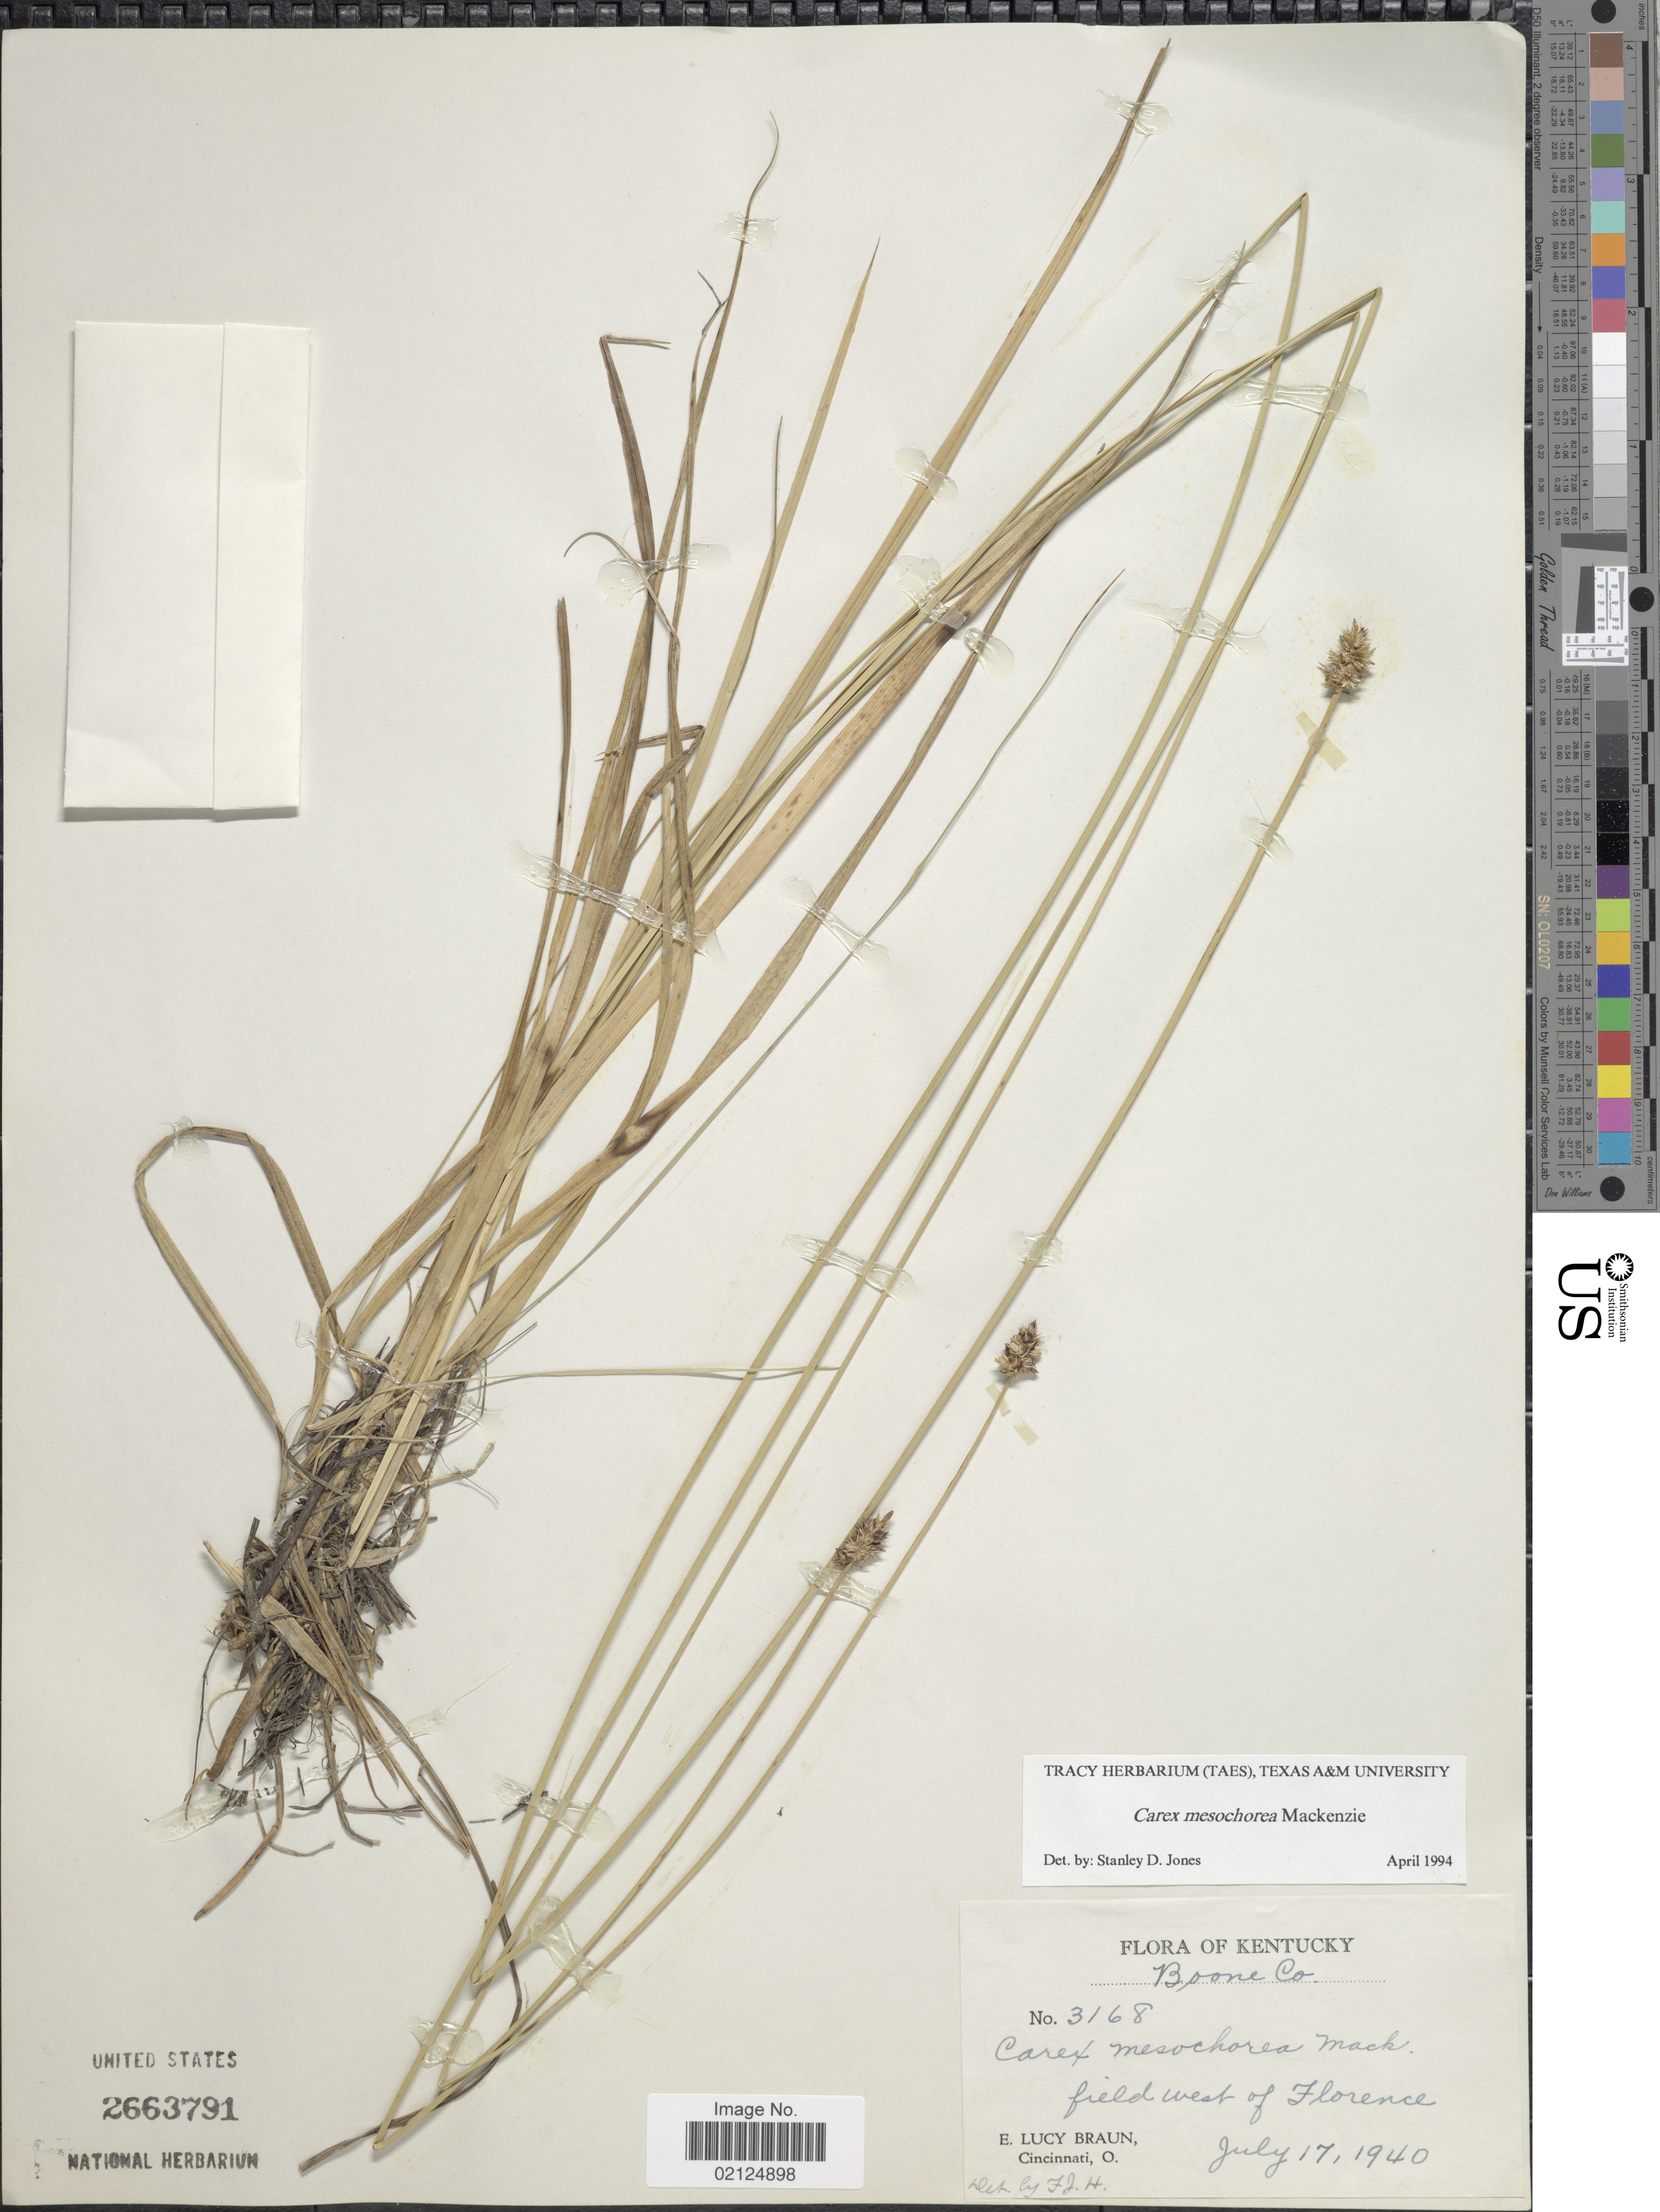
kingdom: Plantae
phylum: Tracheophyta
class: Liliopsida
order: Poales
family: Cyperaceae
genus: Carex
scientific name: Carex mesochorea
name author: Mack.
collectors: E. L. Braun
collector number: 3168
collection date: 1940-07-17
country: United States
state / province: Kentucky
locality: Field west of Florence, Boone Co.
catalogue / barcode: US 2663791